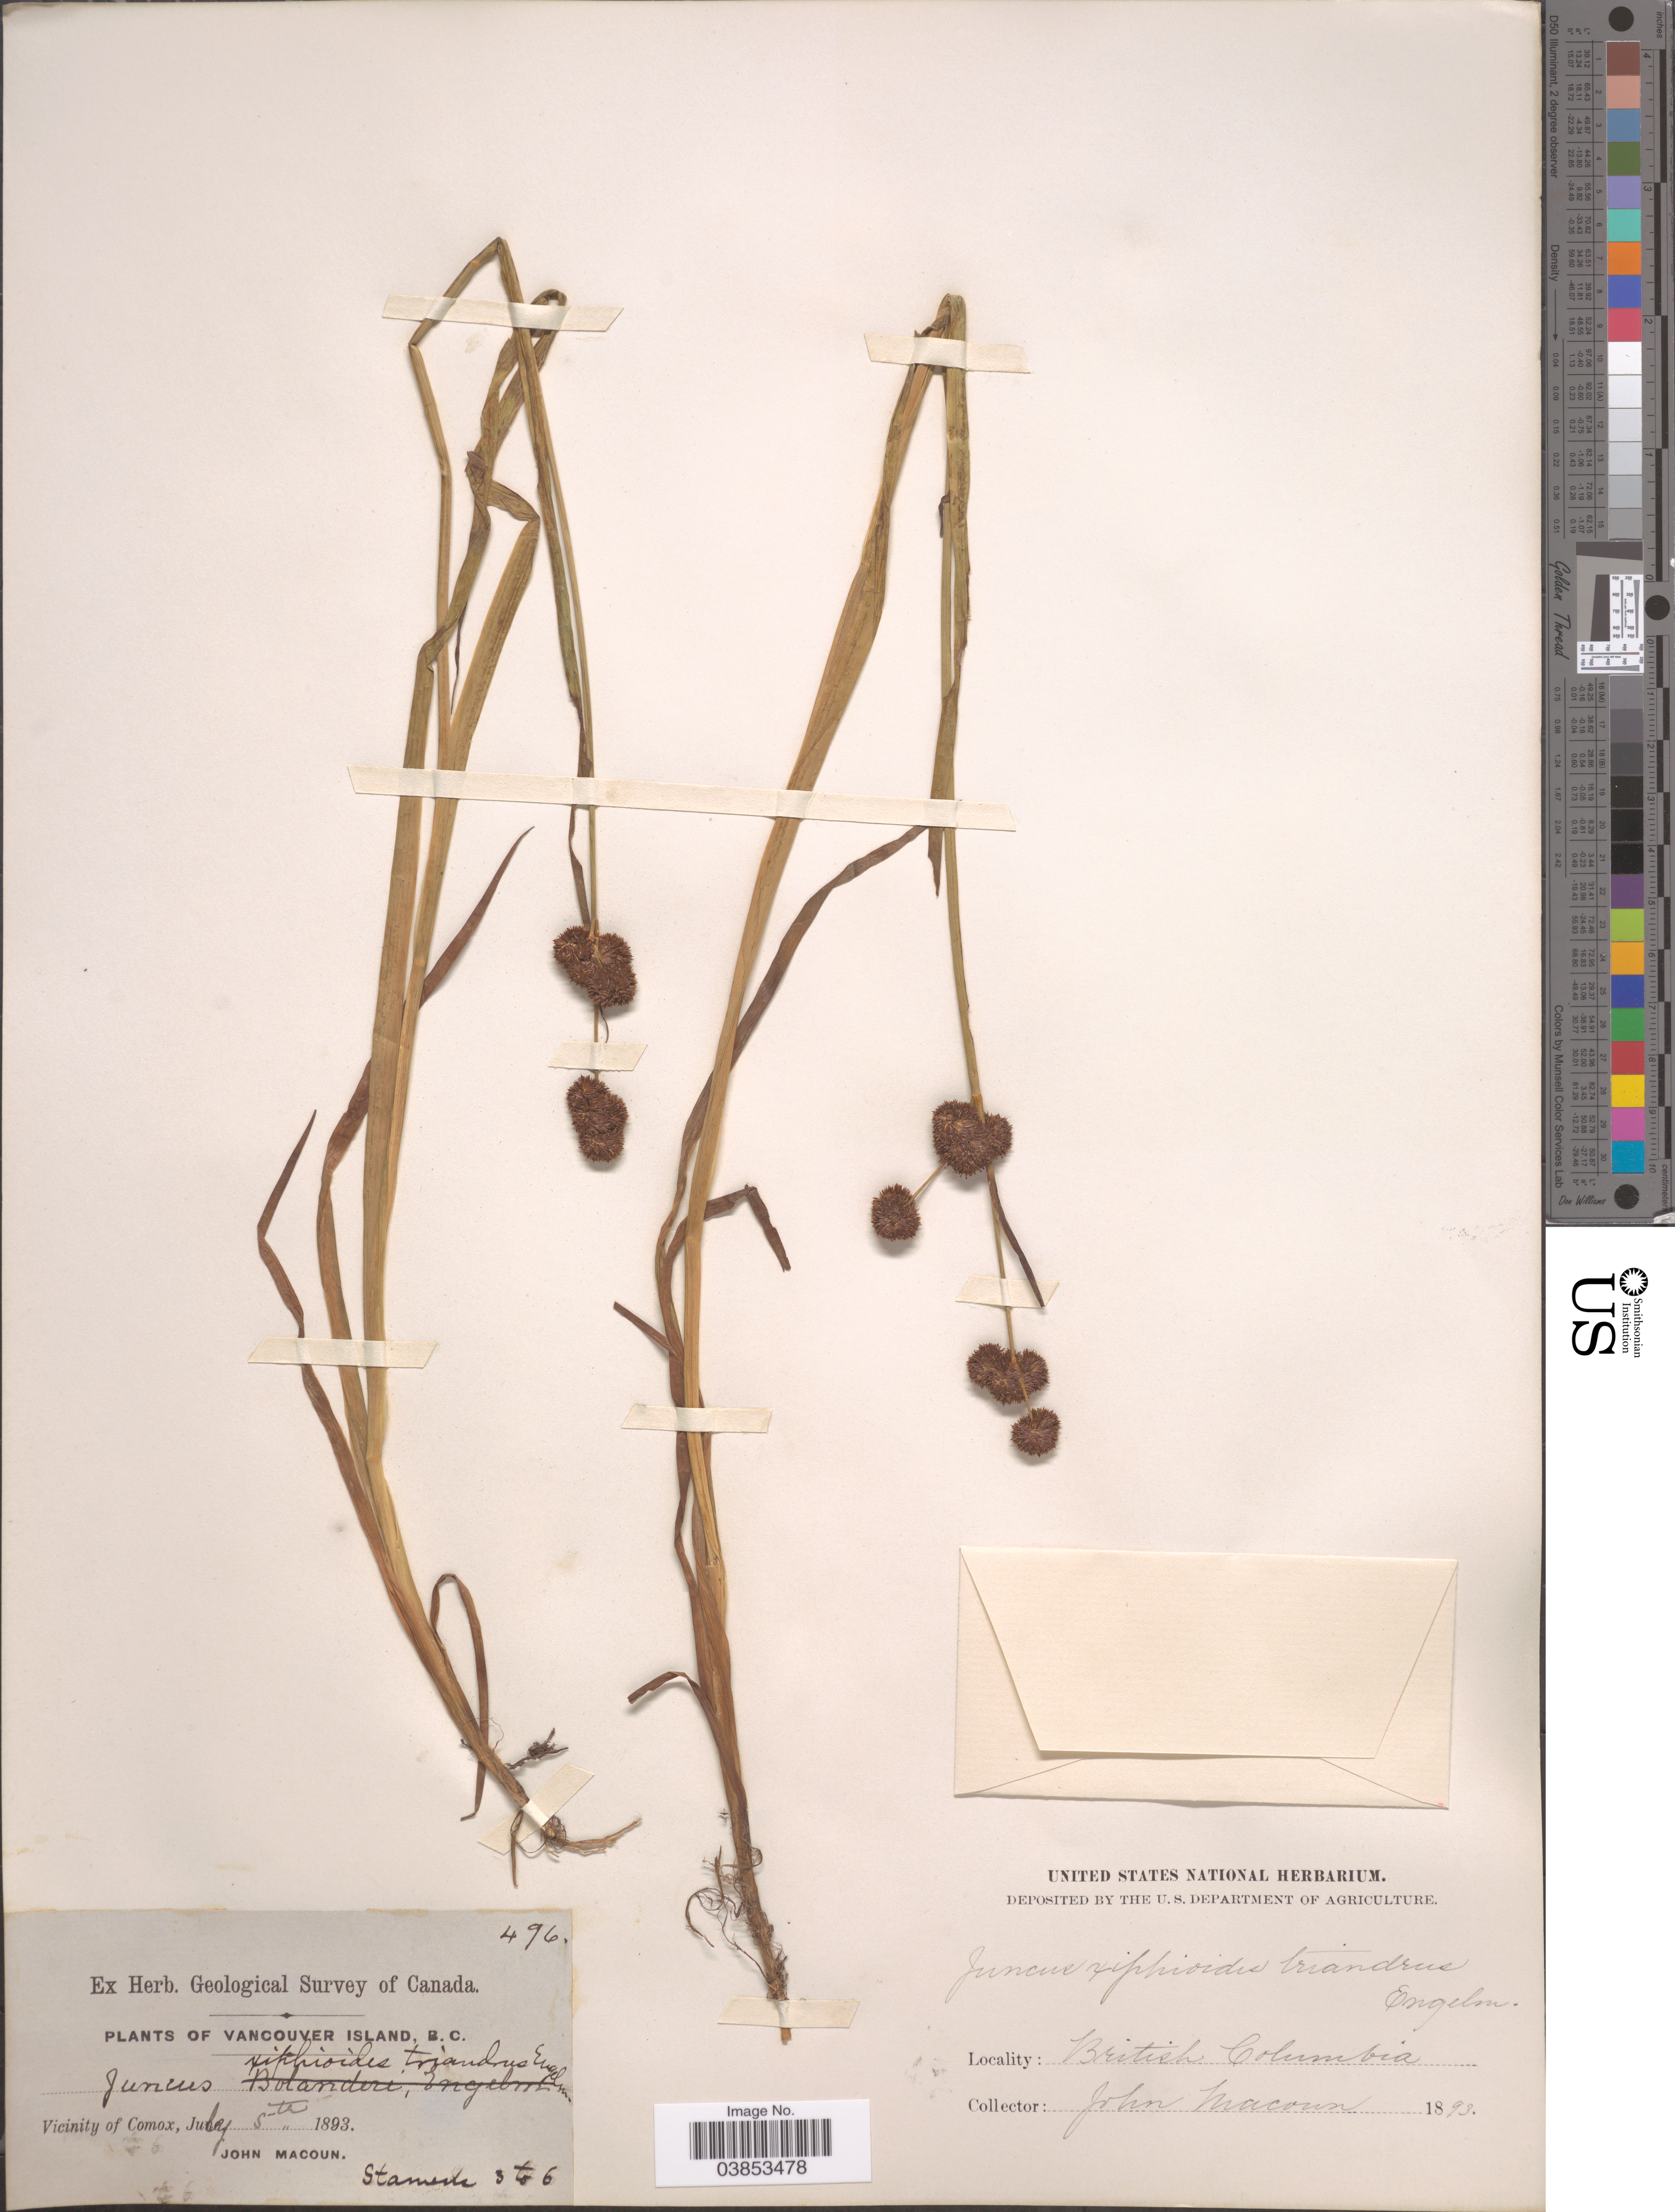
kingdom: Plantae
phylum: Tracheophyta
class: Liliopsida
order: Poales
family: Juncaceae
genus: Juncus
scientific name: Juncus ensifolius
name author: Wikstr.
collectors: J. Macoun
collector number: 496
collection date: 1893-07-05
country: Canada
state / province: British Columbia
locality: Vancouver Island. Vicinity of Comox.